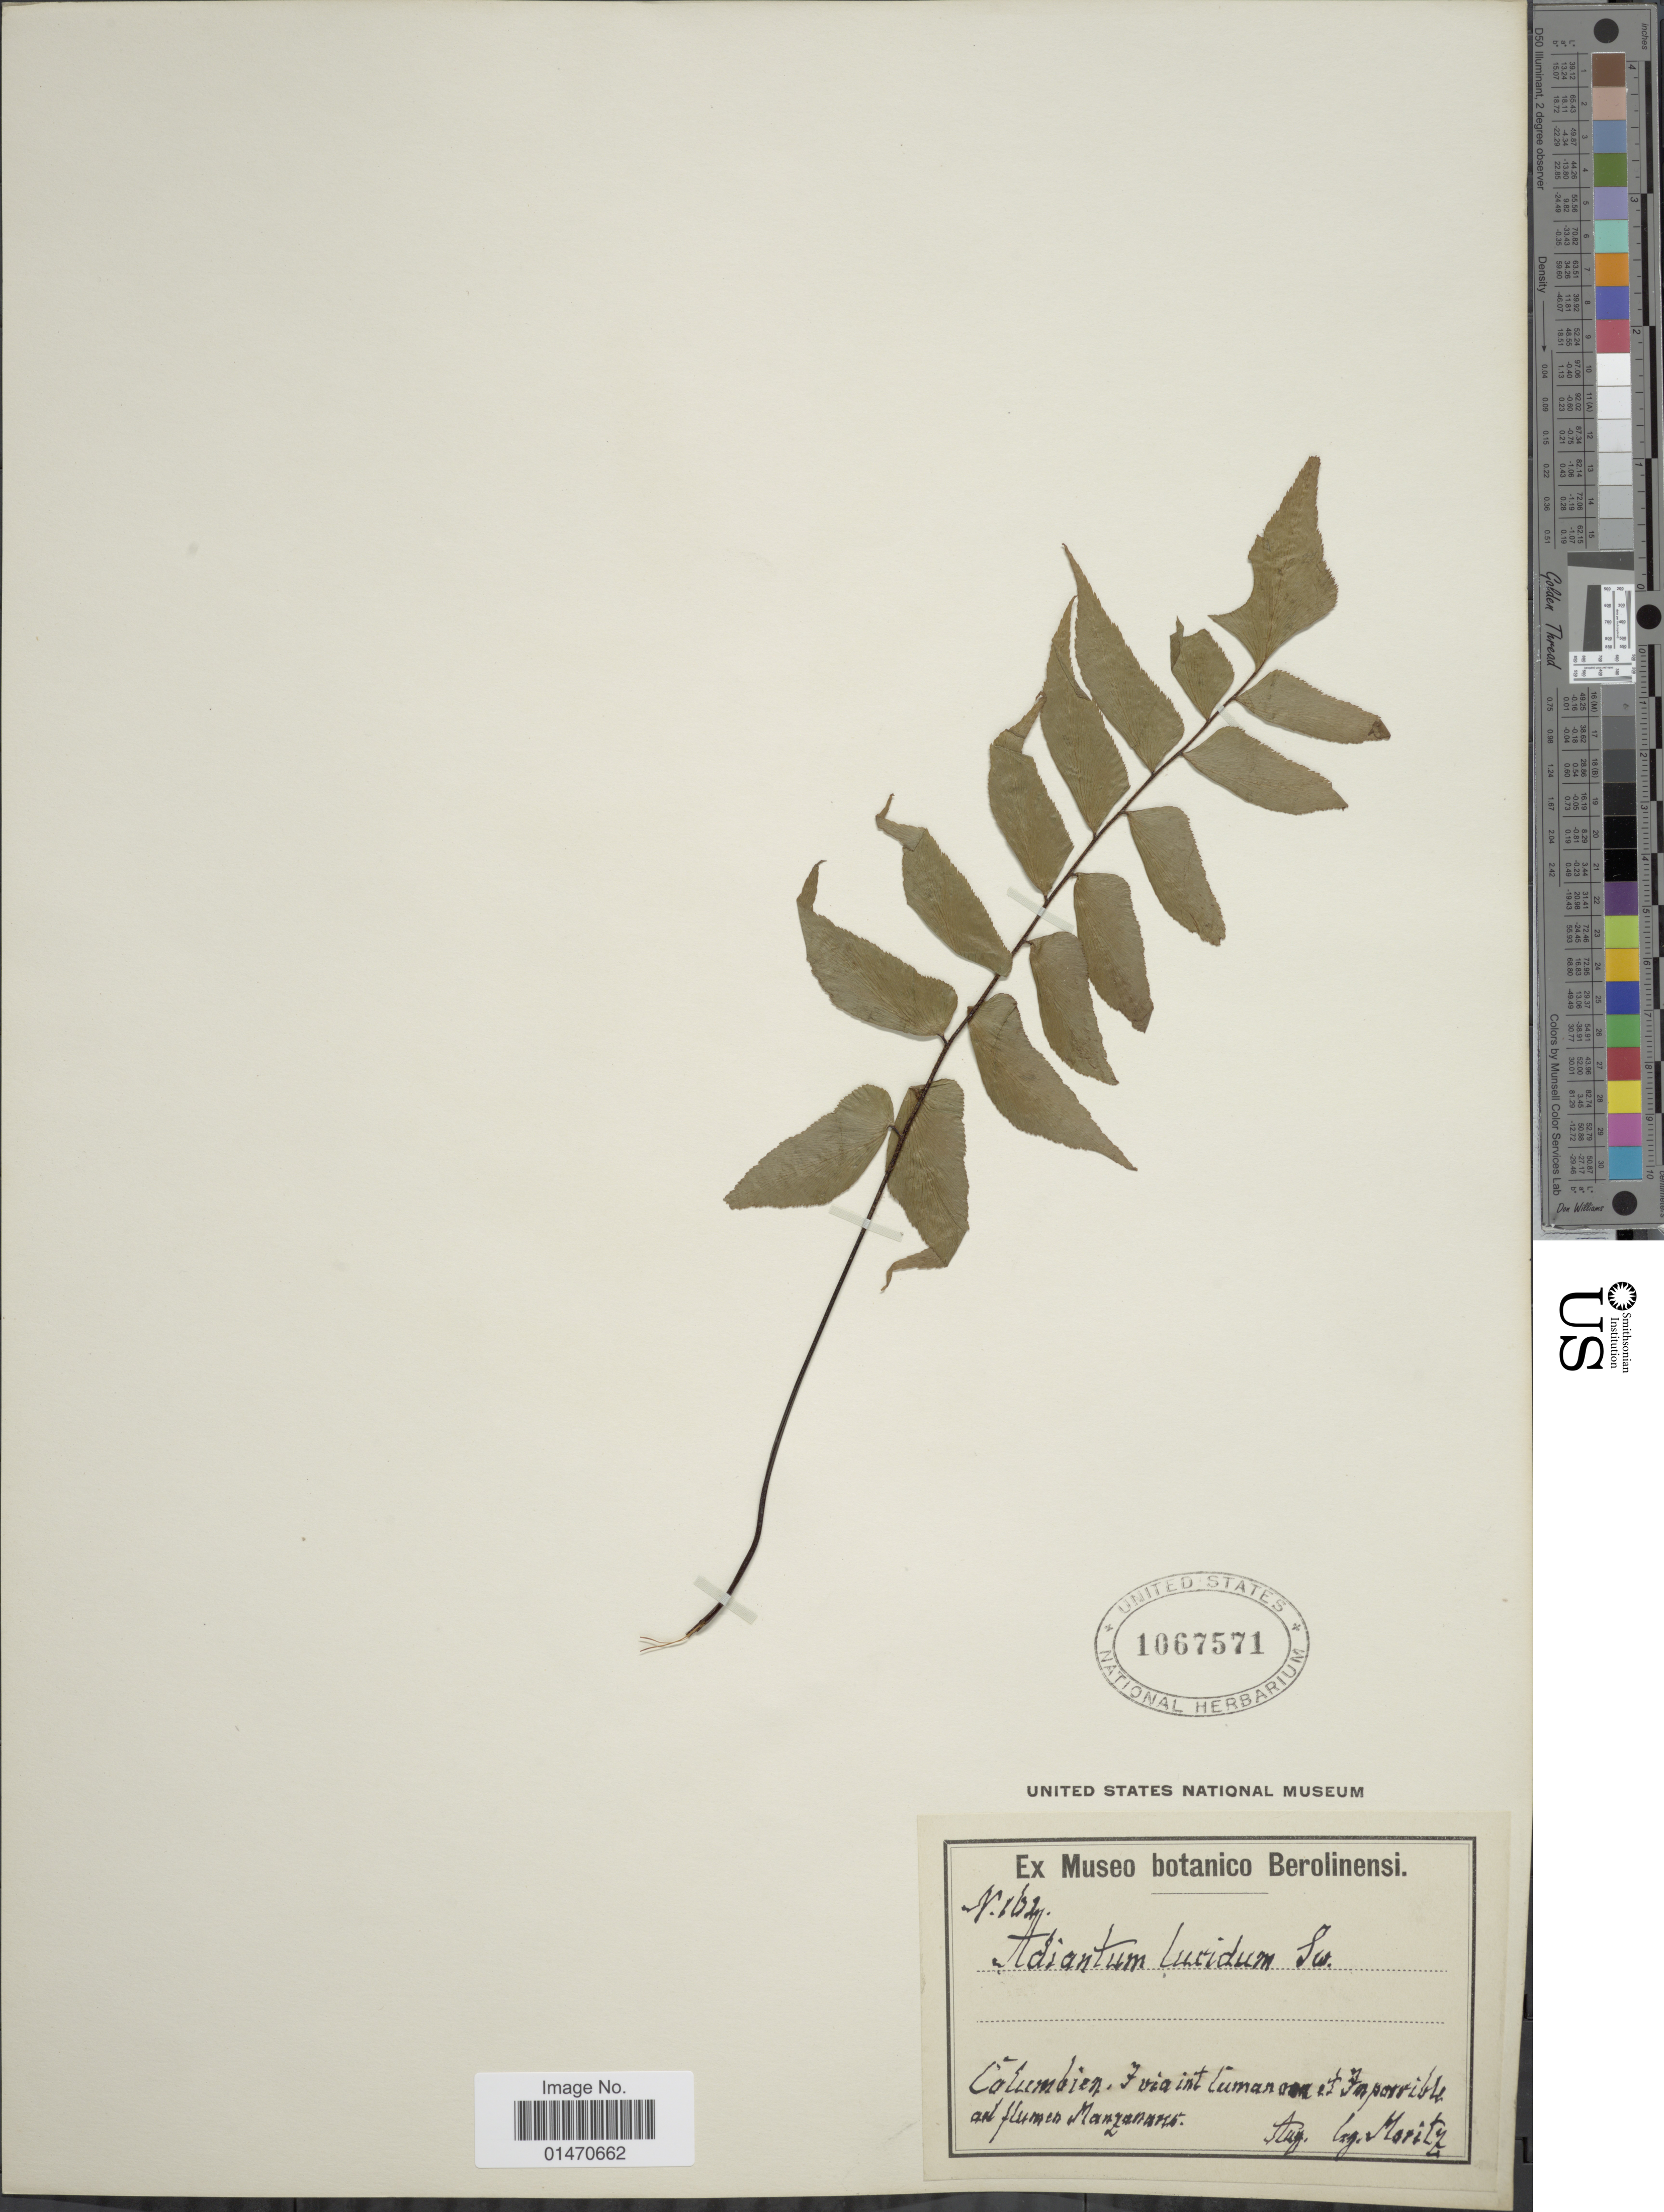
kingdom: Plantae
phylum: Tracheophyta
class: Polypodiopsida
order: Polypodiales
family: Pteridaceae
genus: Adiantum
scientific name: Adiantum lucidum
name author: (Cav.) Sw.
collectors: Moritz, --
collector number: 164*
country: Colombia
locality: Columbien, ad flumen Manzanares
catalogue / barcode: US 1067571